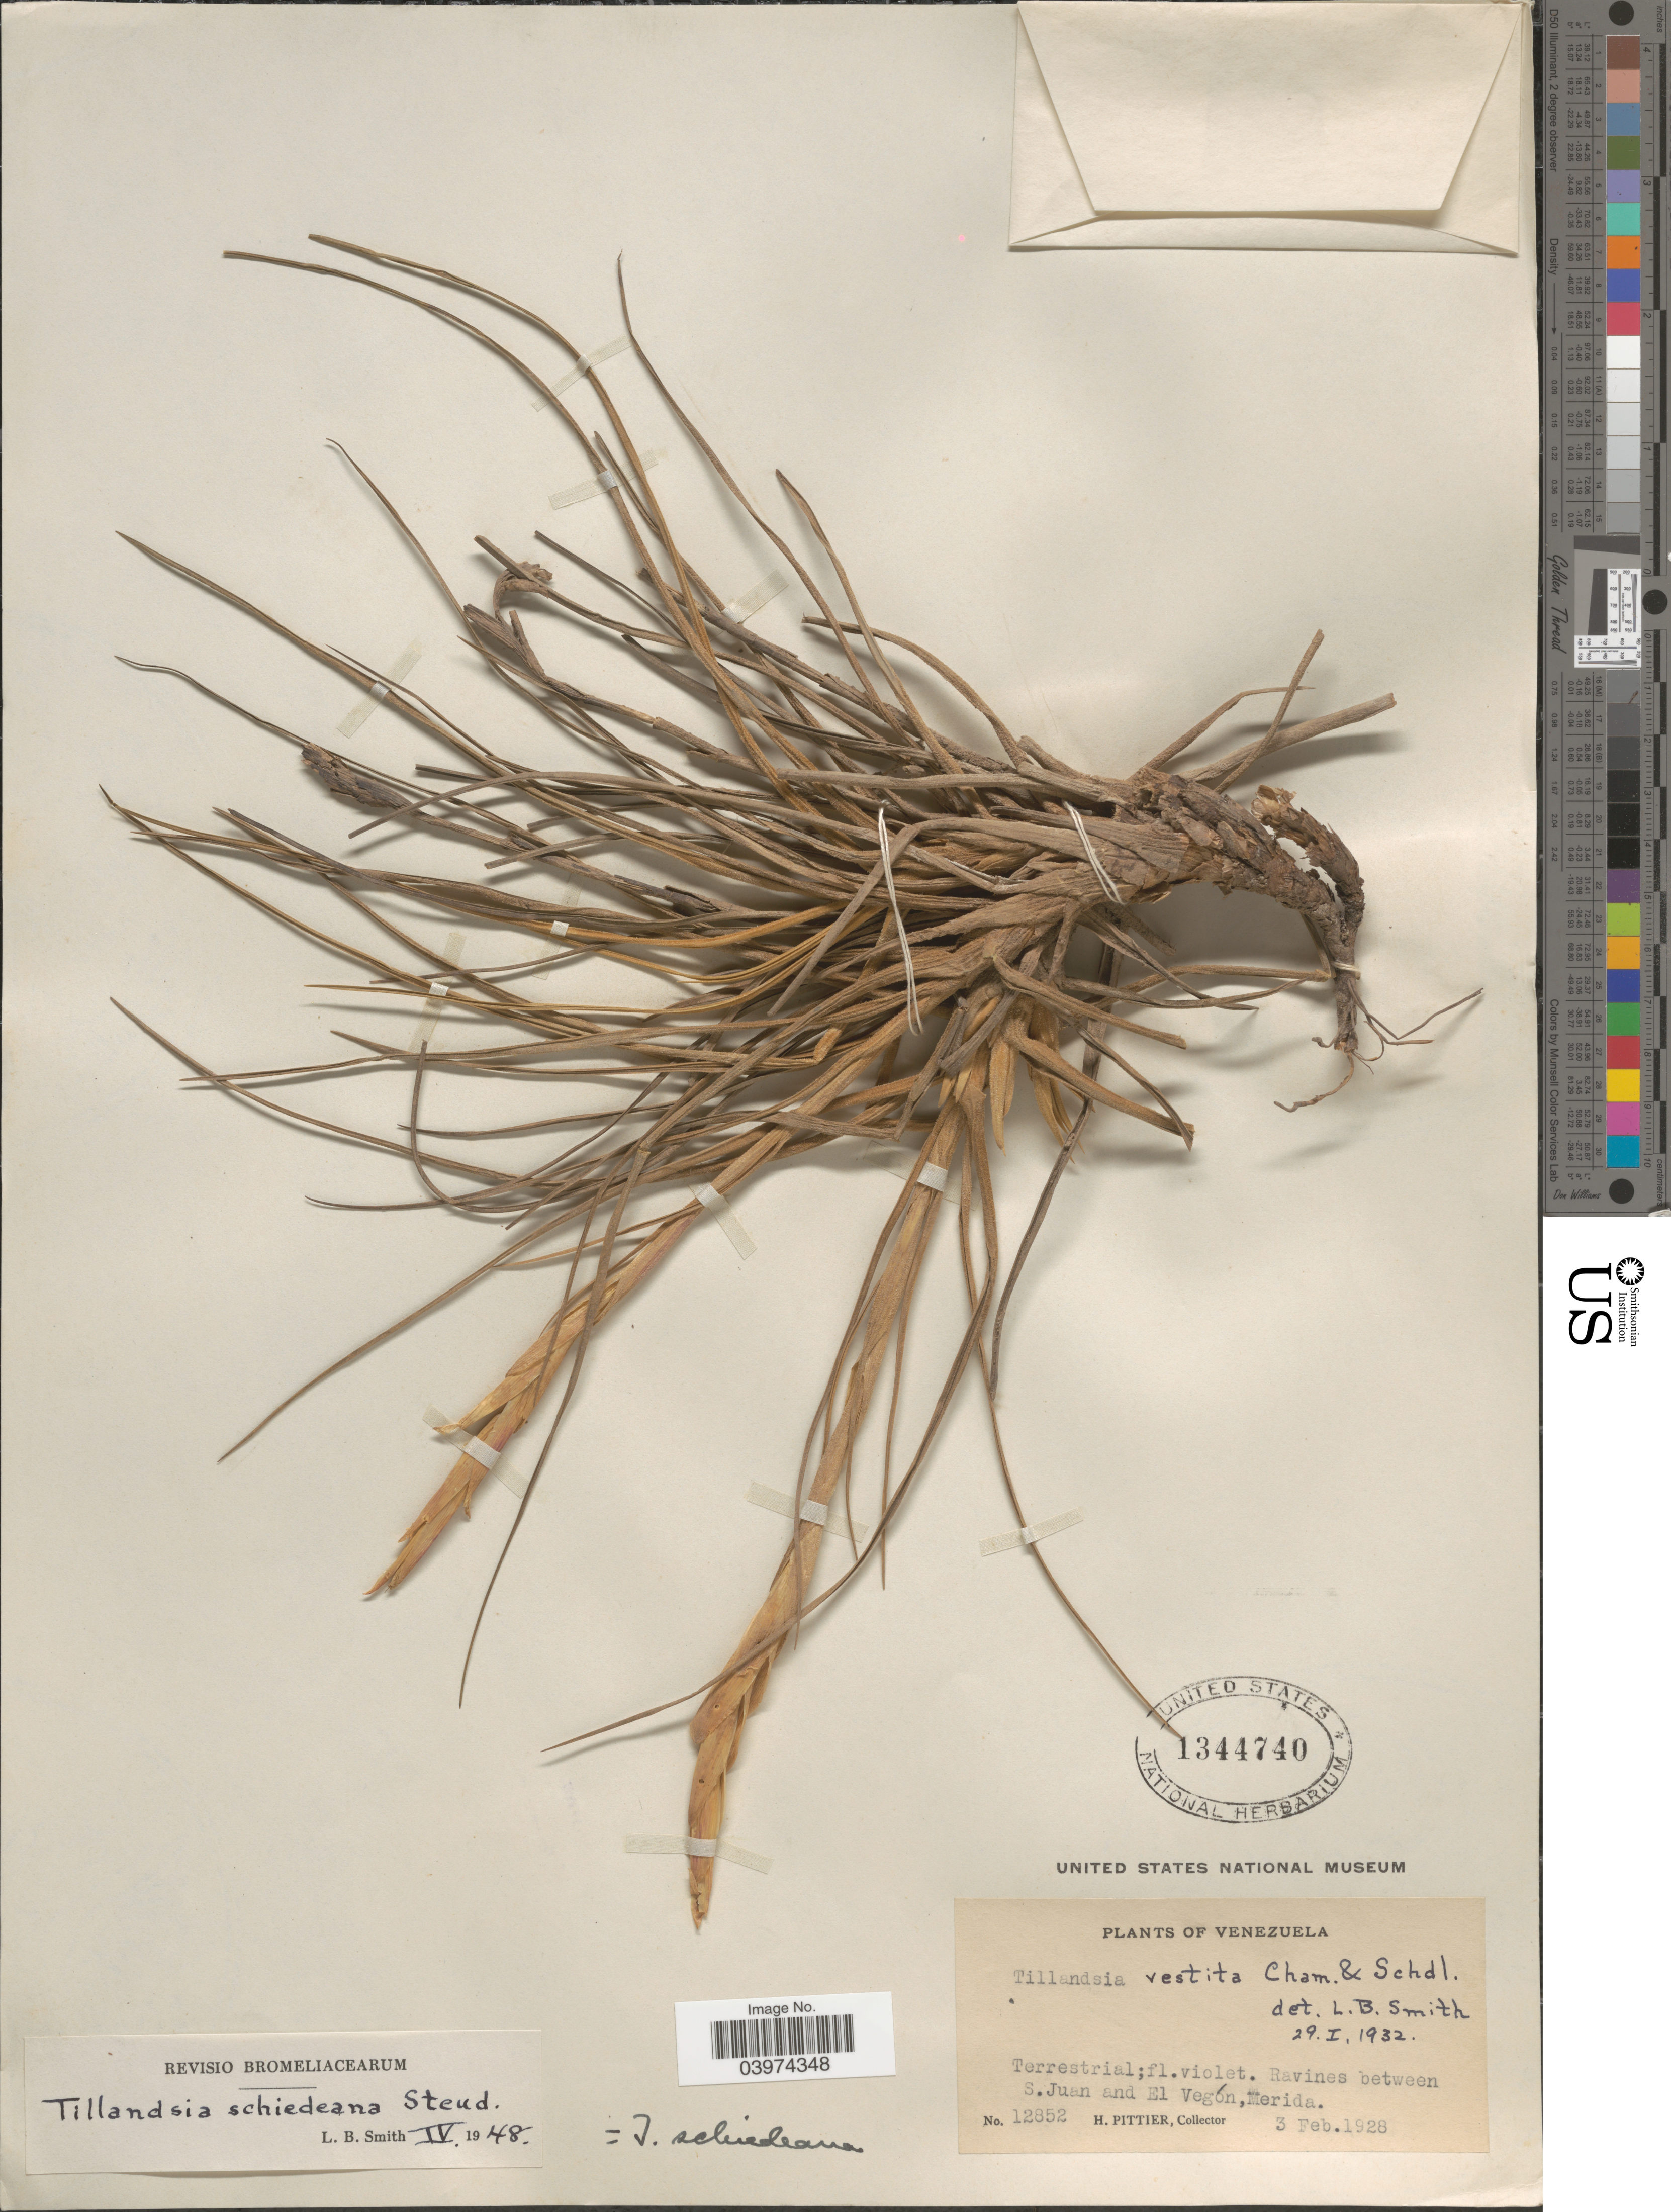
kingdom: Plantae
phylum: Tracheophyta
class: Liliopsida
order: Poales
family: Bromeliaceae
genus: Tillandsia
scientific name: Tillandsia schiedeana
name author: Steud.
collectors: H. F. Pittier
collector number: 12852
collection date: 1928-02-03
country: Venezuela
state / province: Merida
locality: Ravines between S. Juan and El Vegón.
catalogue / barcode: US 1344740